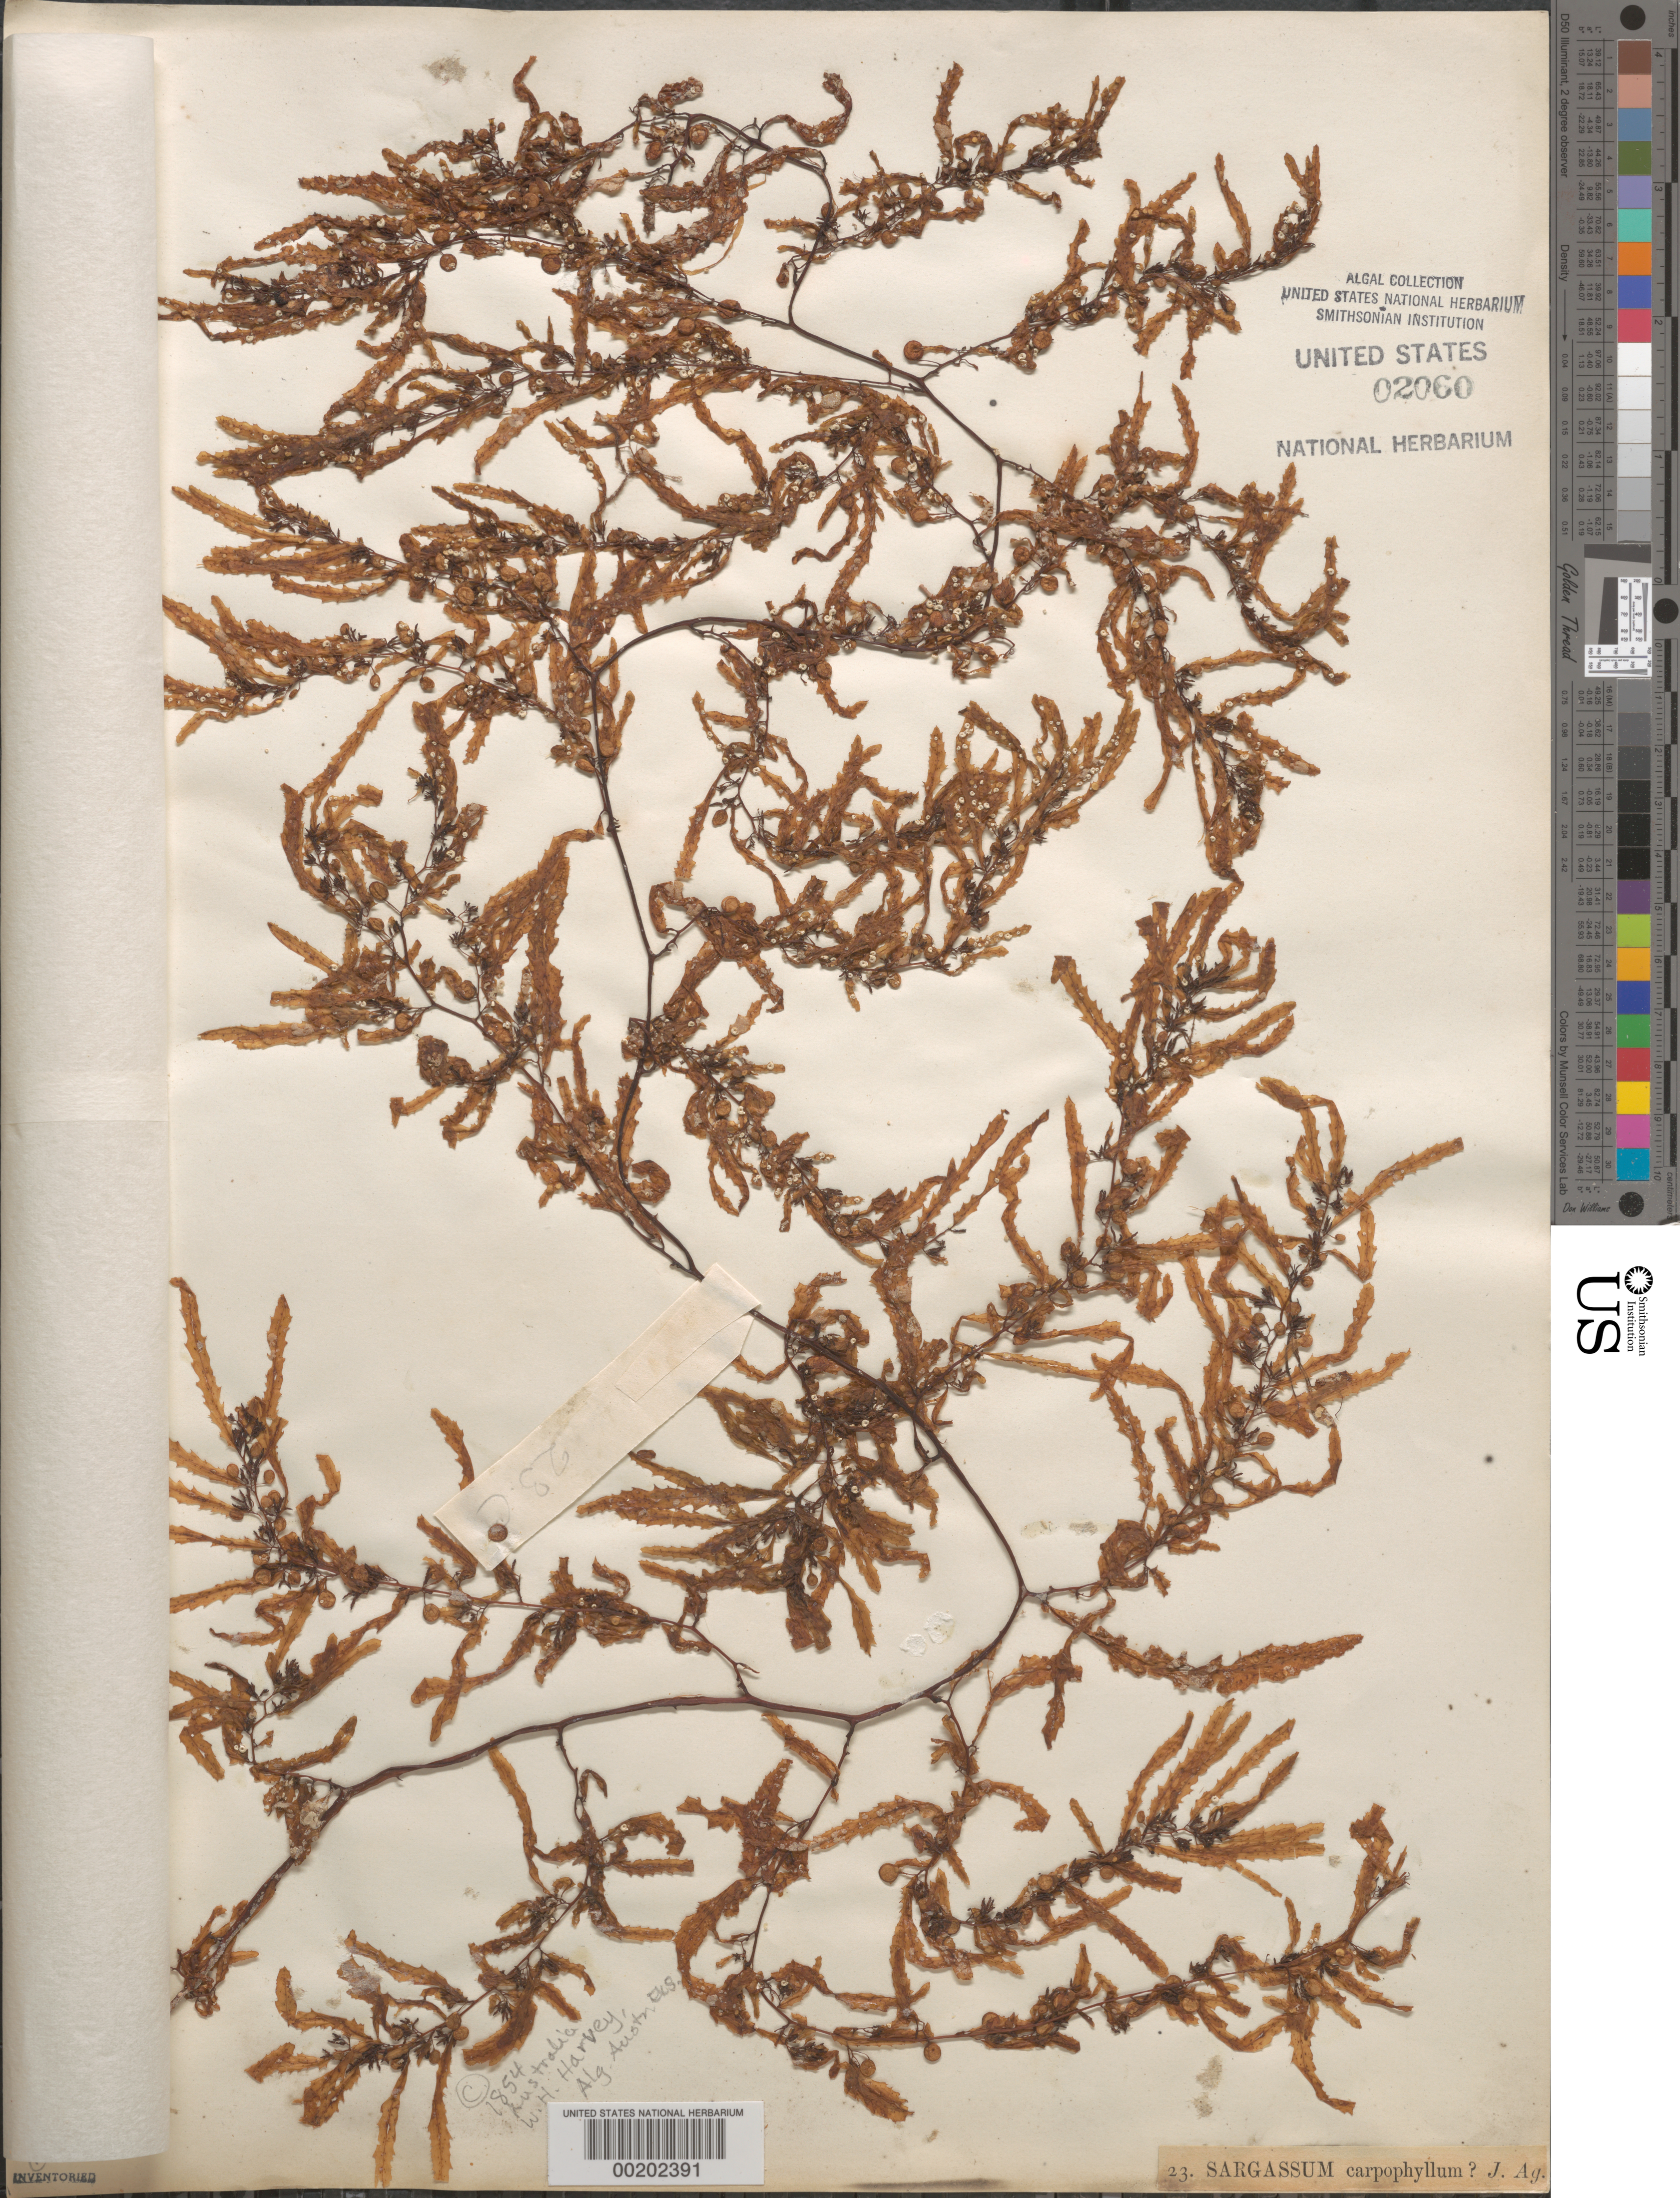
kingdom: Chromista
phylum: Ochrophyta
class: Phaeophyceae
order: Fucales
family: Sargassaceae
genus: Sargassum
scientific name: Sargassum carpophyllum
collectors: W. Harvey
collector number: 23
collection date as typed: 1854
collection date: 1854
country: Australia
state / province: Western Australia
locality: Princess Royal Harbor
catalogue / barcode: US 2060